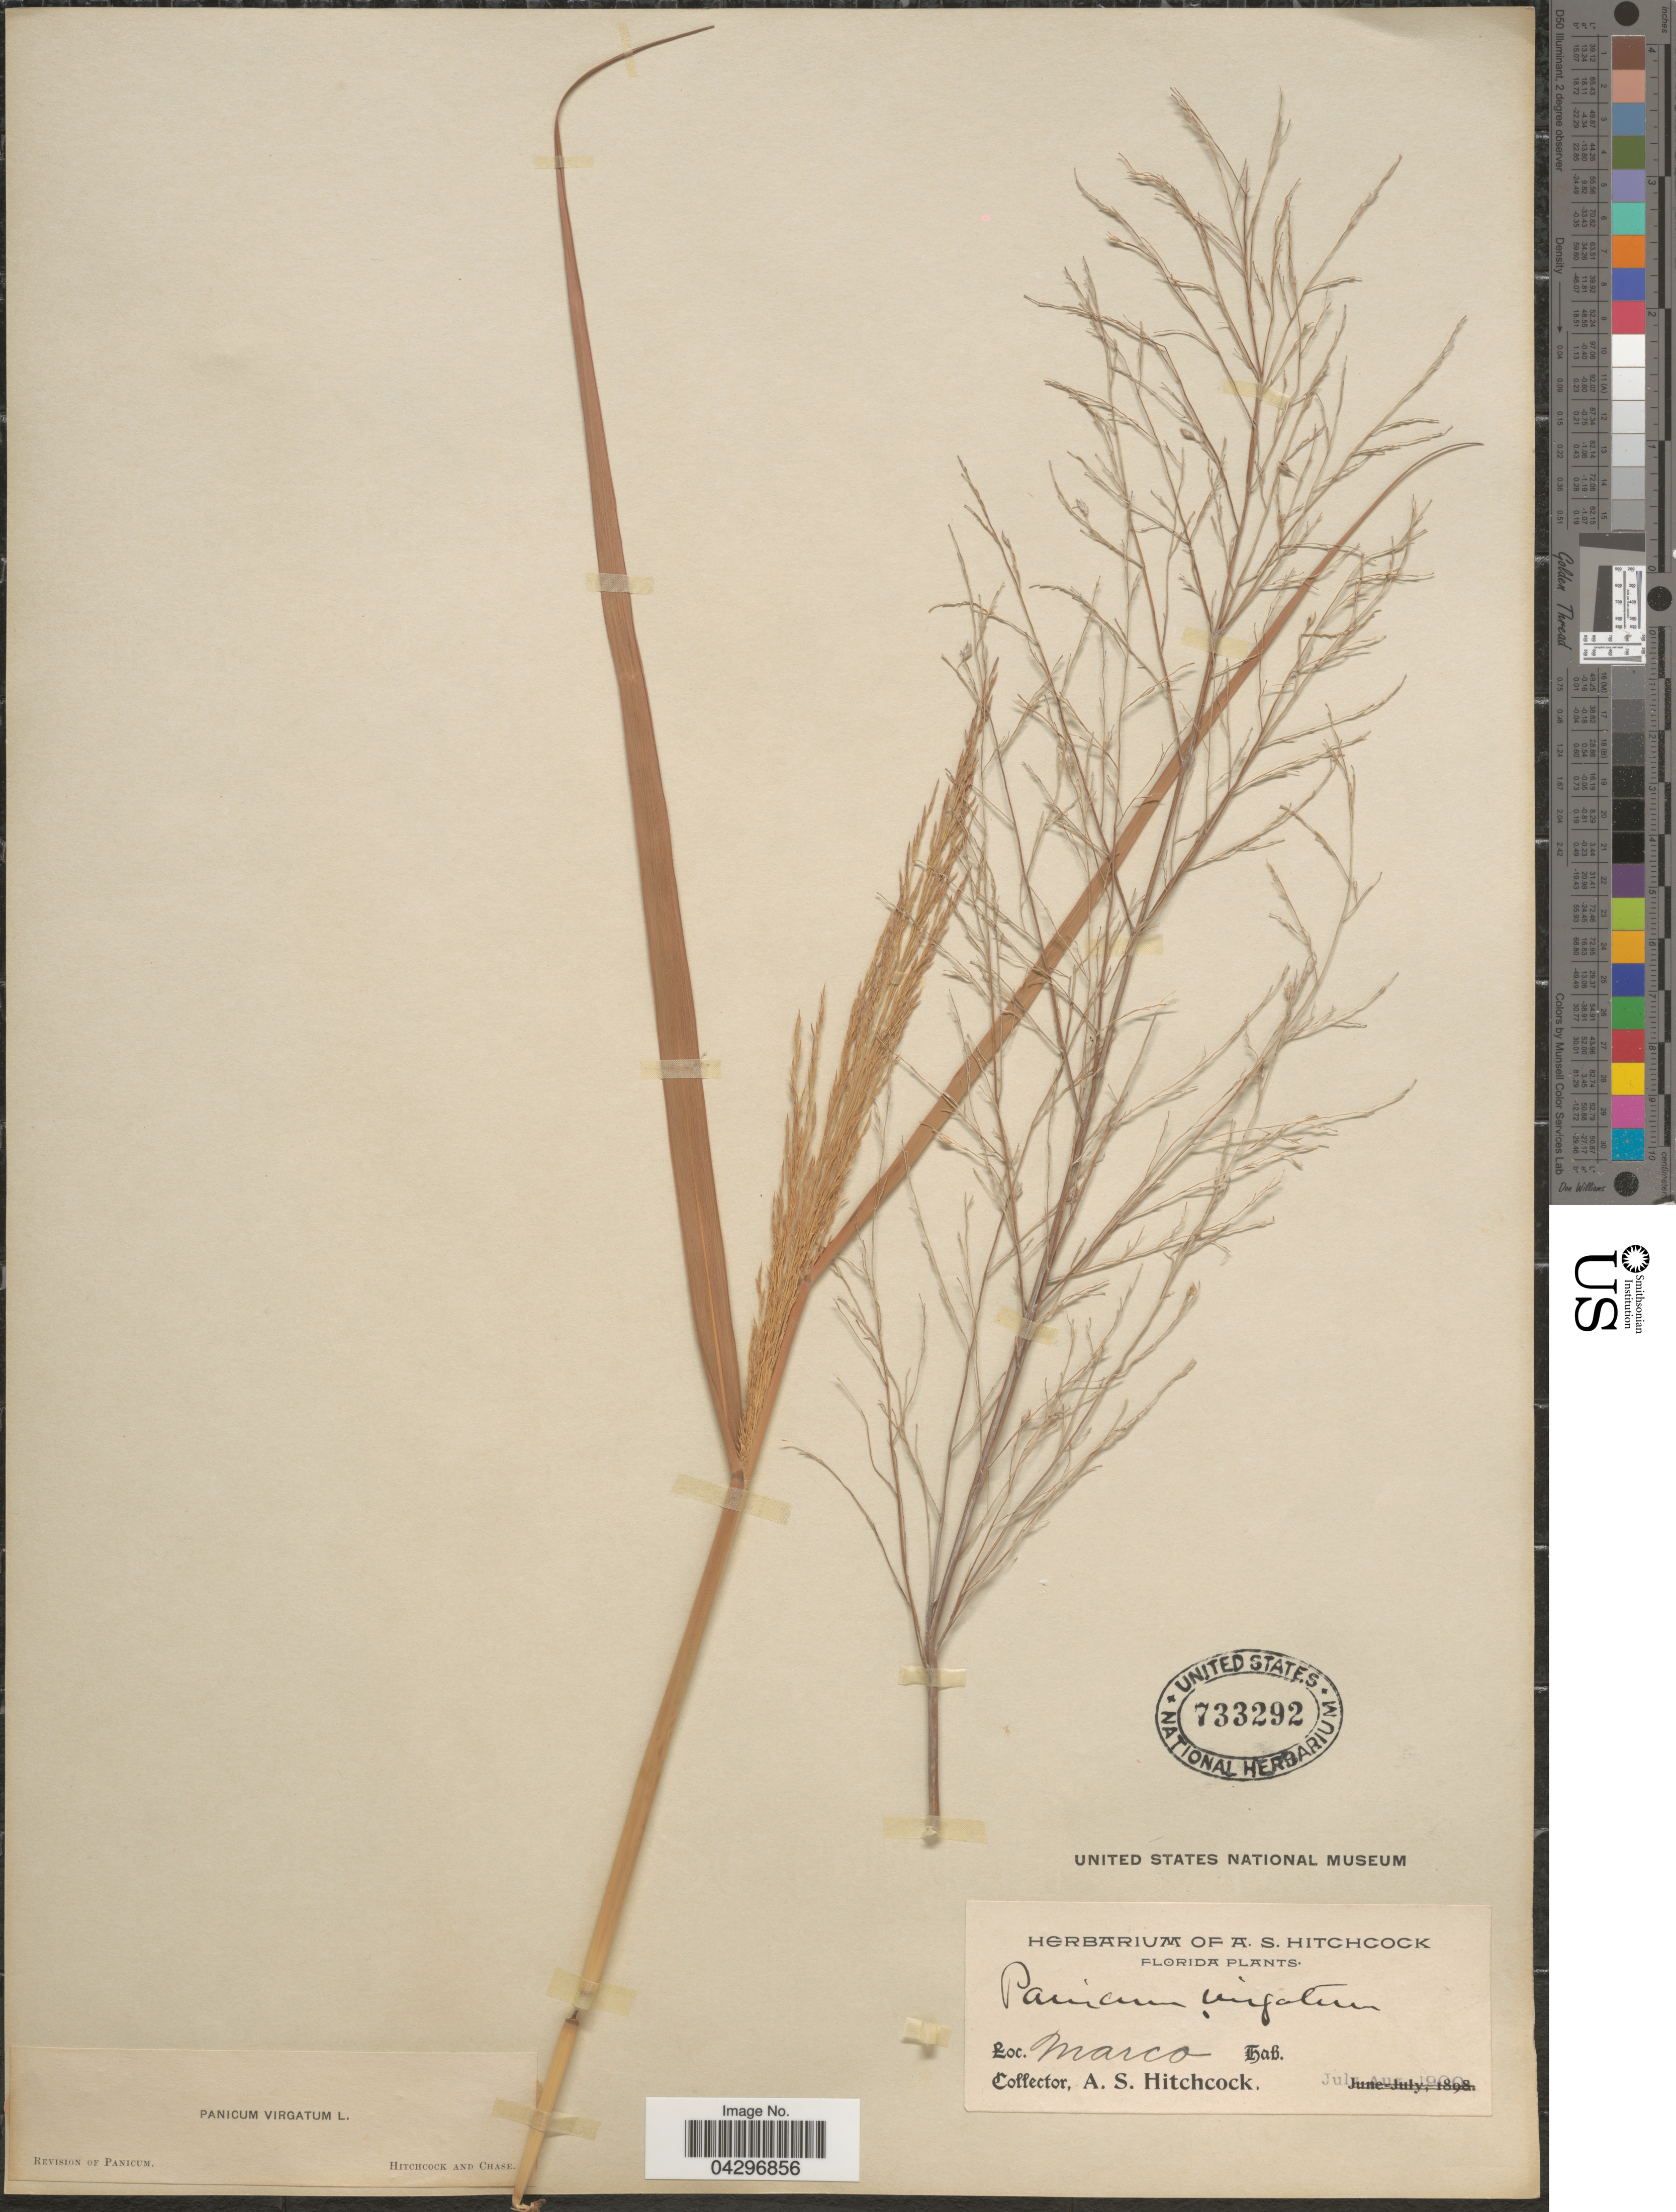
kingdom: Plantae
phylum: Tracheophyta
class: Liliopsida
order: Poales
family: Poaceae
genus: Panicum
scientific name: Panicum virgatum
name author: L.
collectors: A. S. Hitchcock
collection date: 1900-07/1900-08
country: United States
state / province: Florida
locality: Marco.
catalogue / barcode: US 733292